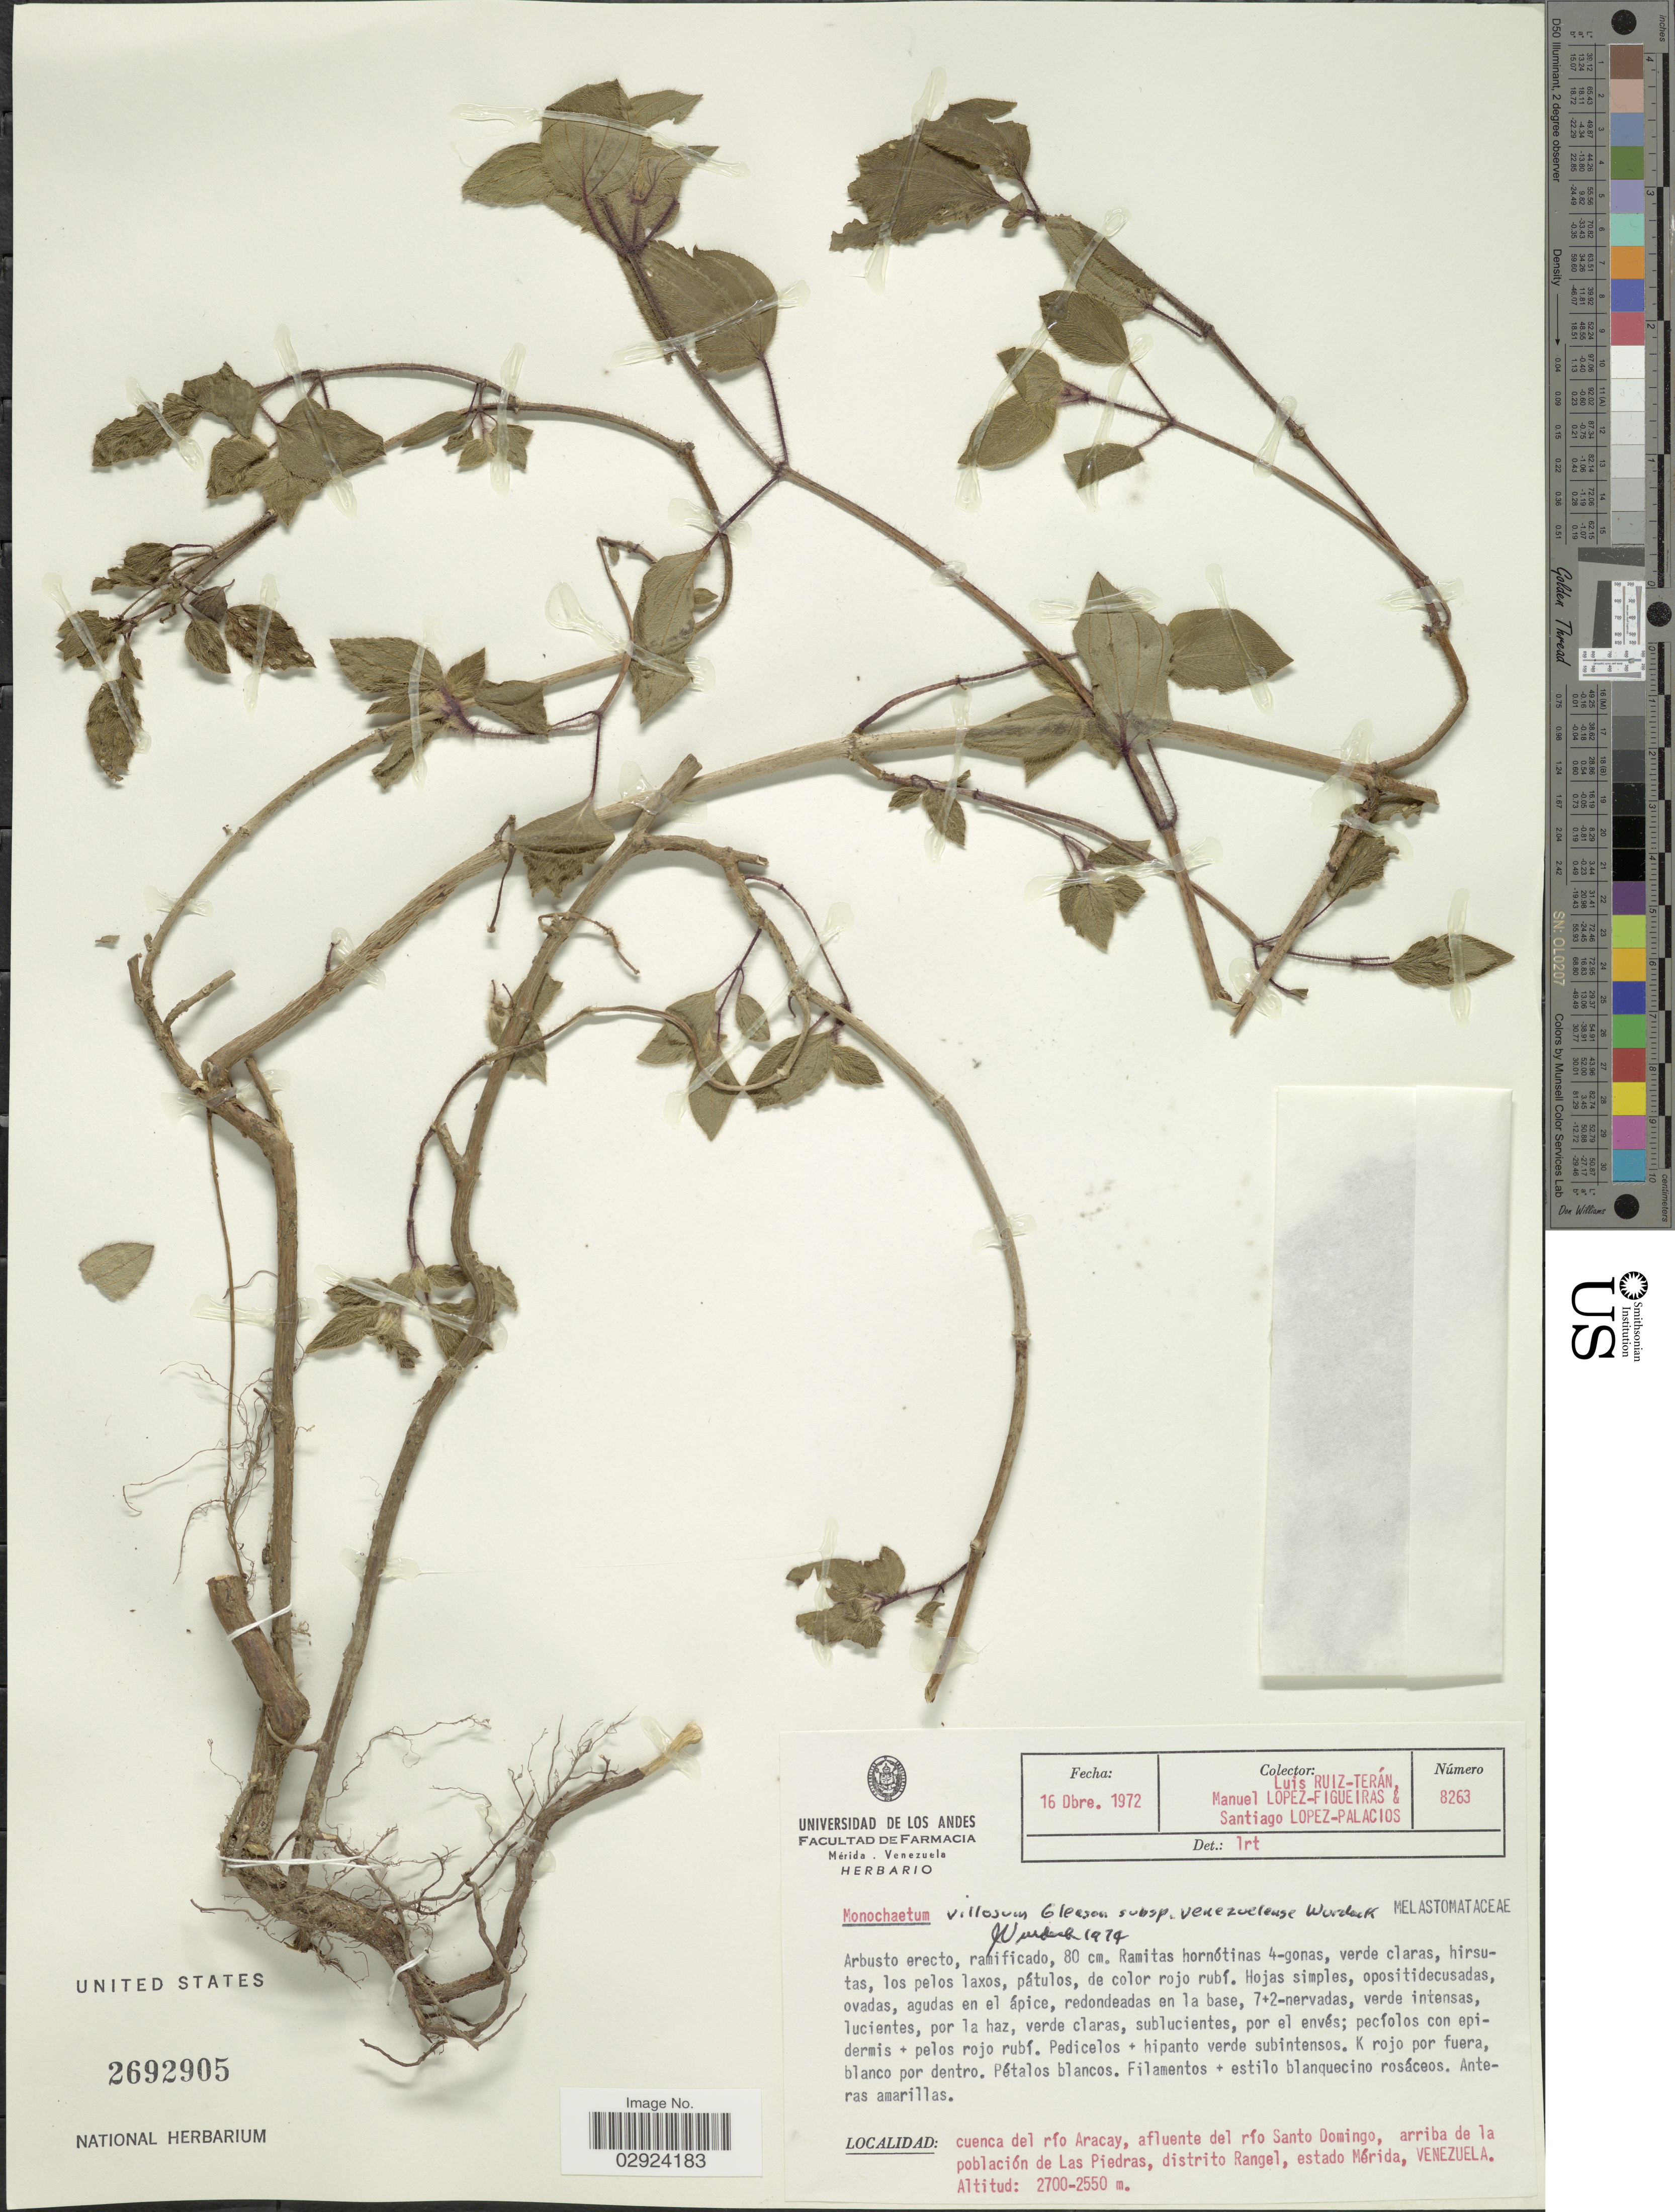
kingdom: Plantae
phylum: Tracheophyta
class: Magnoliopsida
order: Myrtales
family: Melastomataceae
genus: Monochaetum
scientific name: Monochaetum villosum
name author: Gleason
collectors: L. Teran, M. López Figueiras & S. López-Palacios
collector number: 8263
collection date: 1972-12-16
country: Venezuela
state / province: Mérida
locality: Cuenca del río Aracay, afluente del río Santo Domingo, arriba de la población de Las Piedras, distrito Rangel, estado Mérida.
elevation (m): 2550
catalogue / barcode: US 2692905